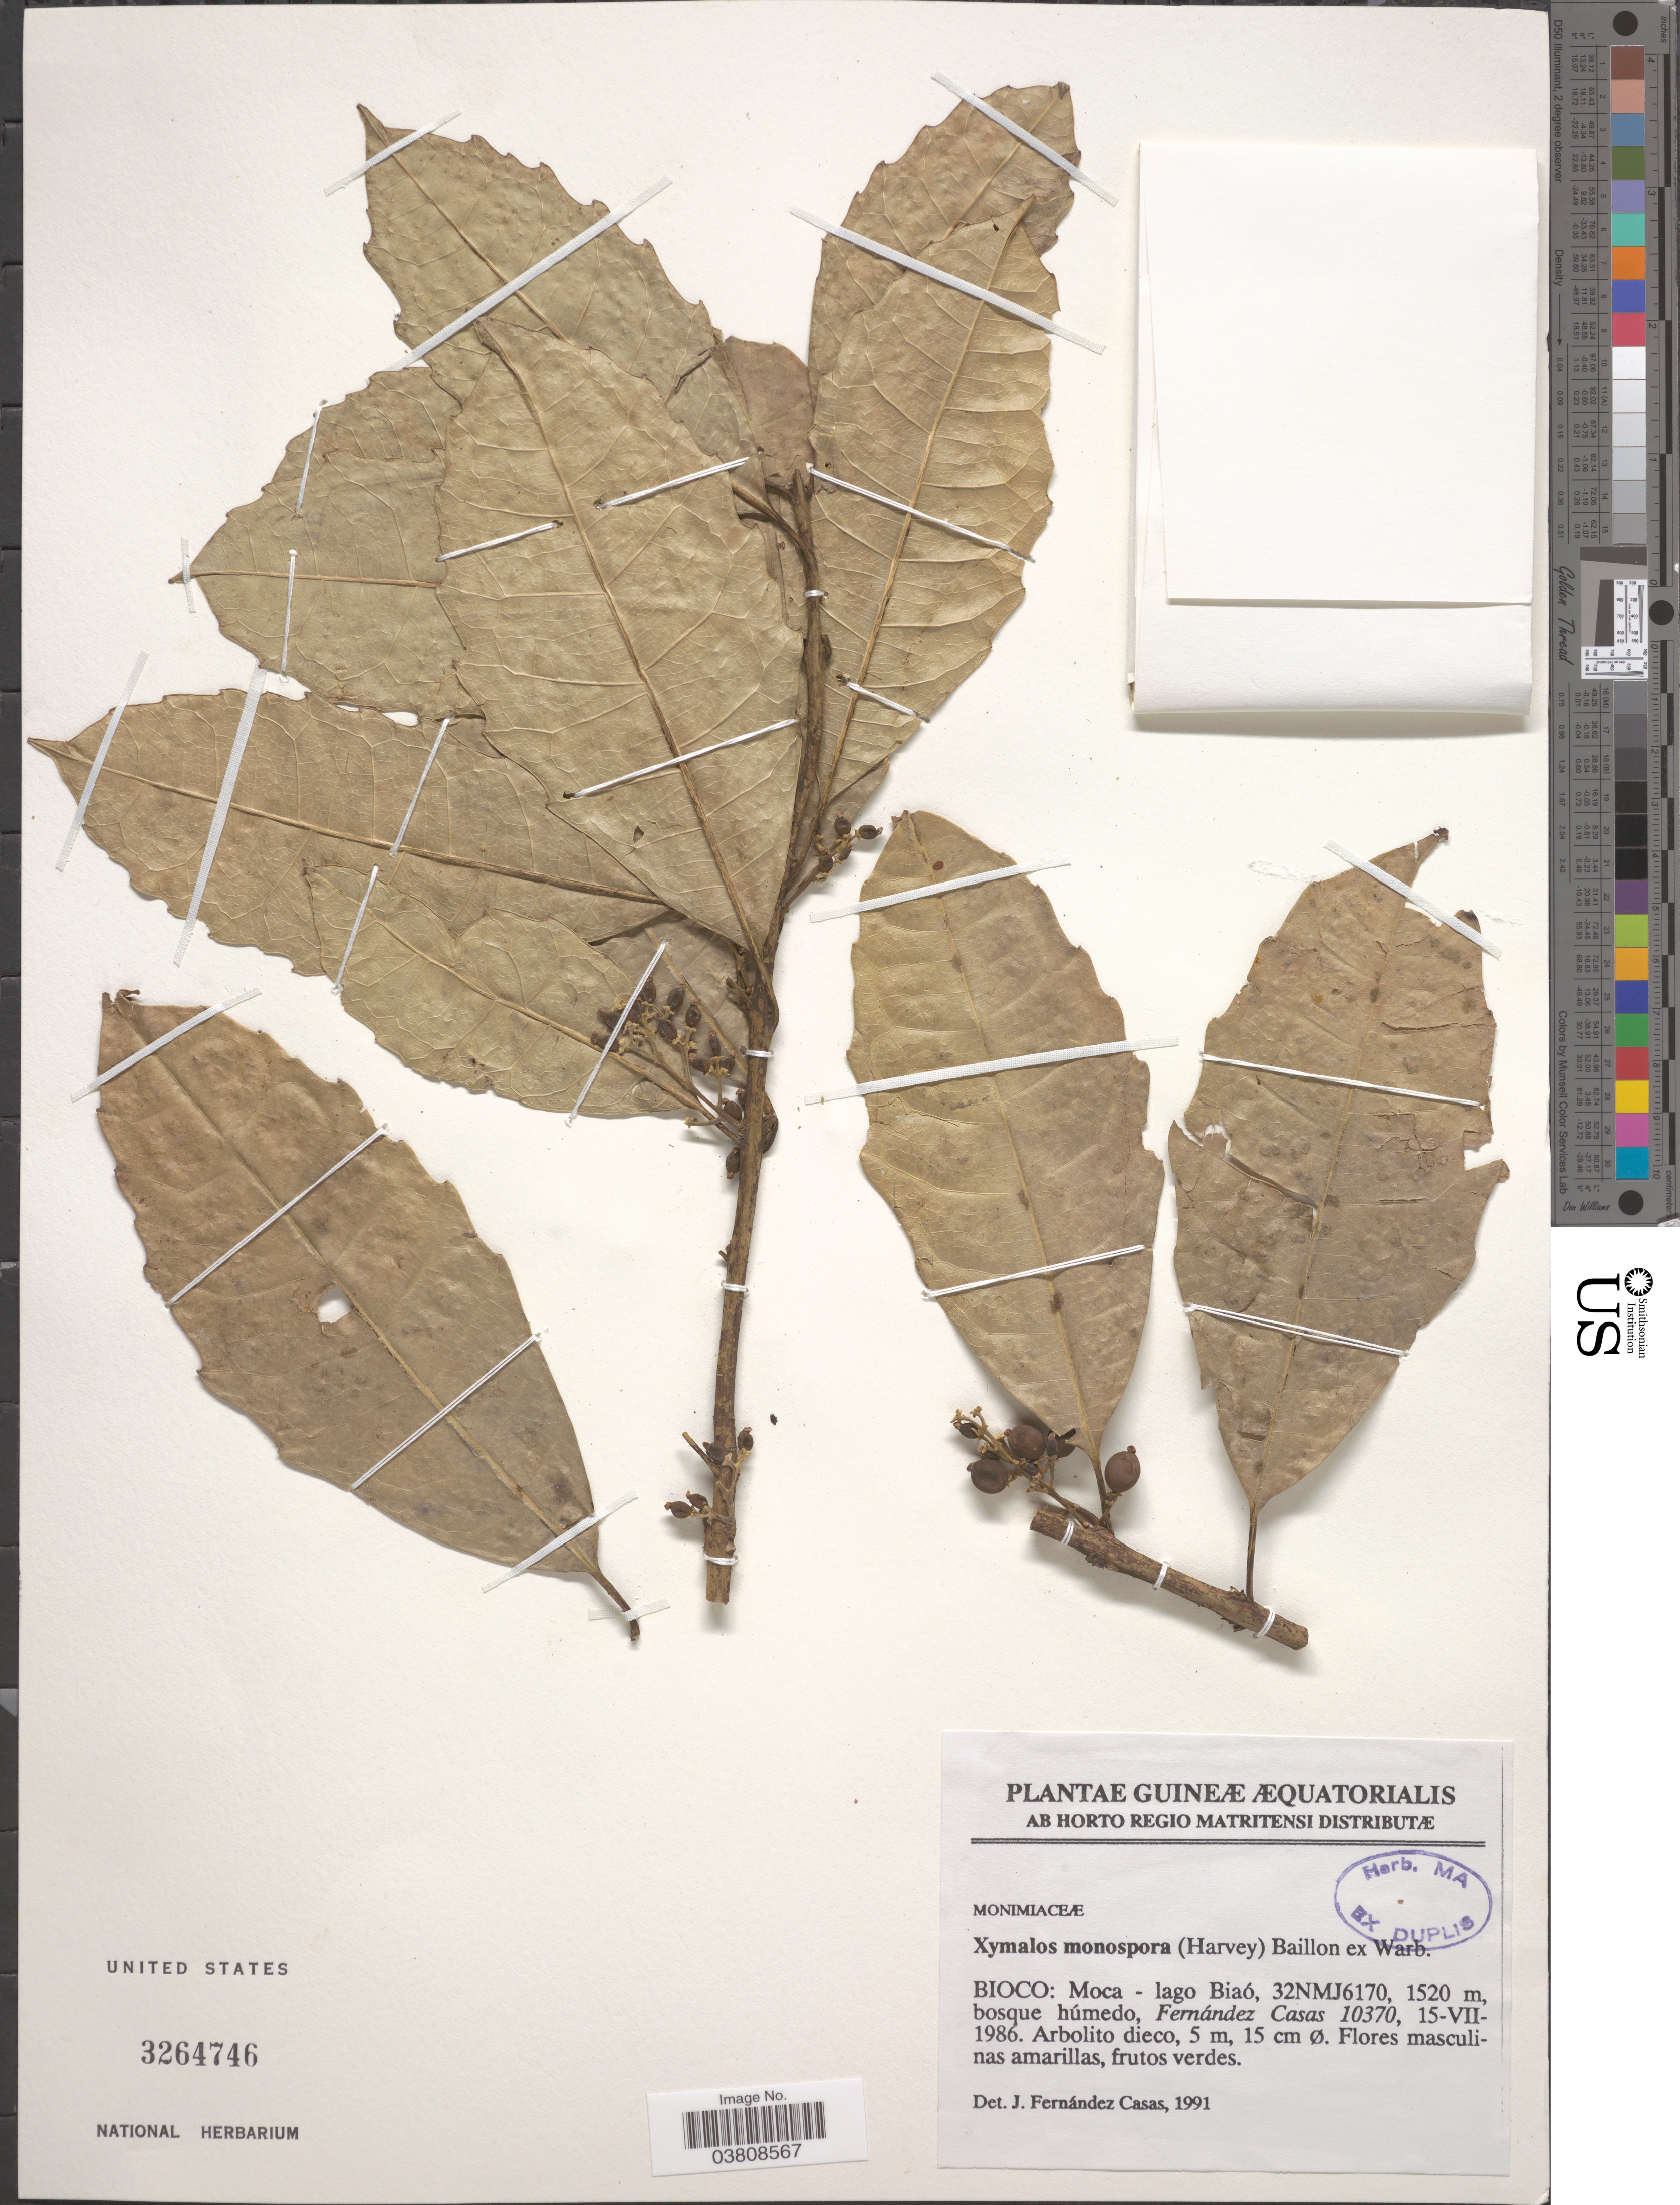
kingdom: Plantae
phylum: Tracheophyta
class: Magnoliopsida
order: Laurales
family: Monimiaceae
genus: Xymalos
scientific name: Xymalos monospora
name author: (Harv.) Baill.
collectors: F. Casas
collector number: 10370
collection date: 1986-07-15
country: Equatorial Guinea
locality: Guineæ Æquatorialis. Bioco: Moca- lago Biaó, 32NMJ6170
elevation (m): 1520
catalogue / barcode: US 3264746